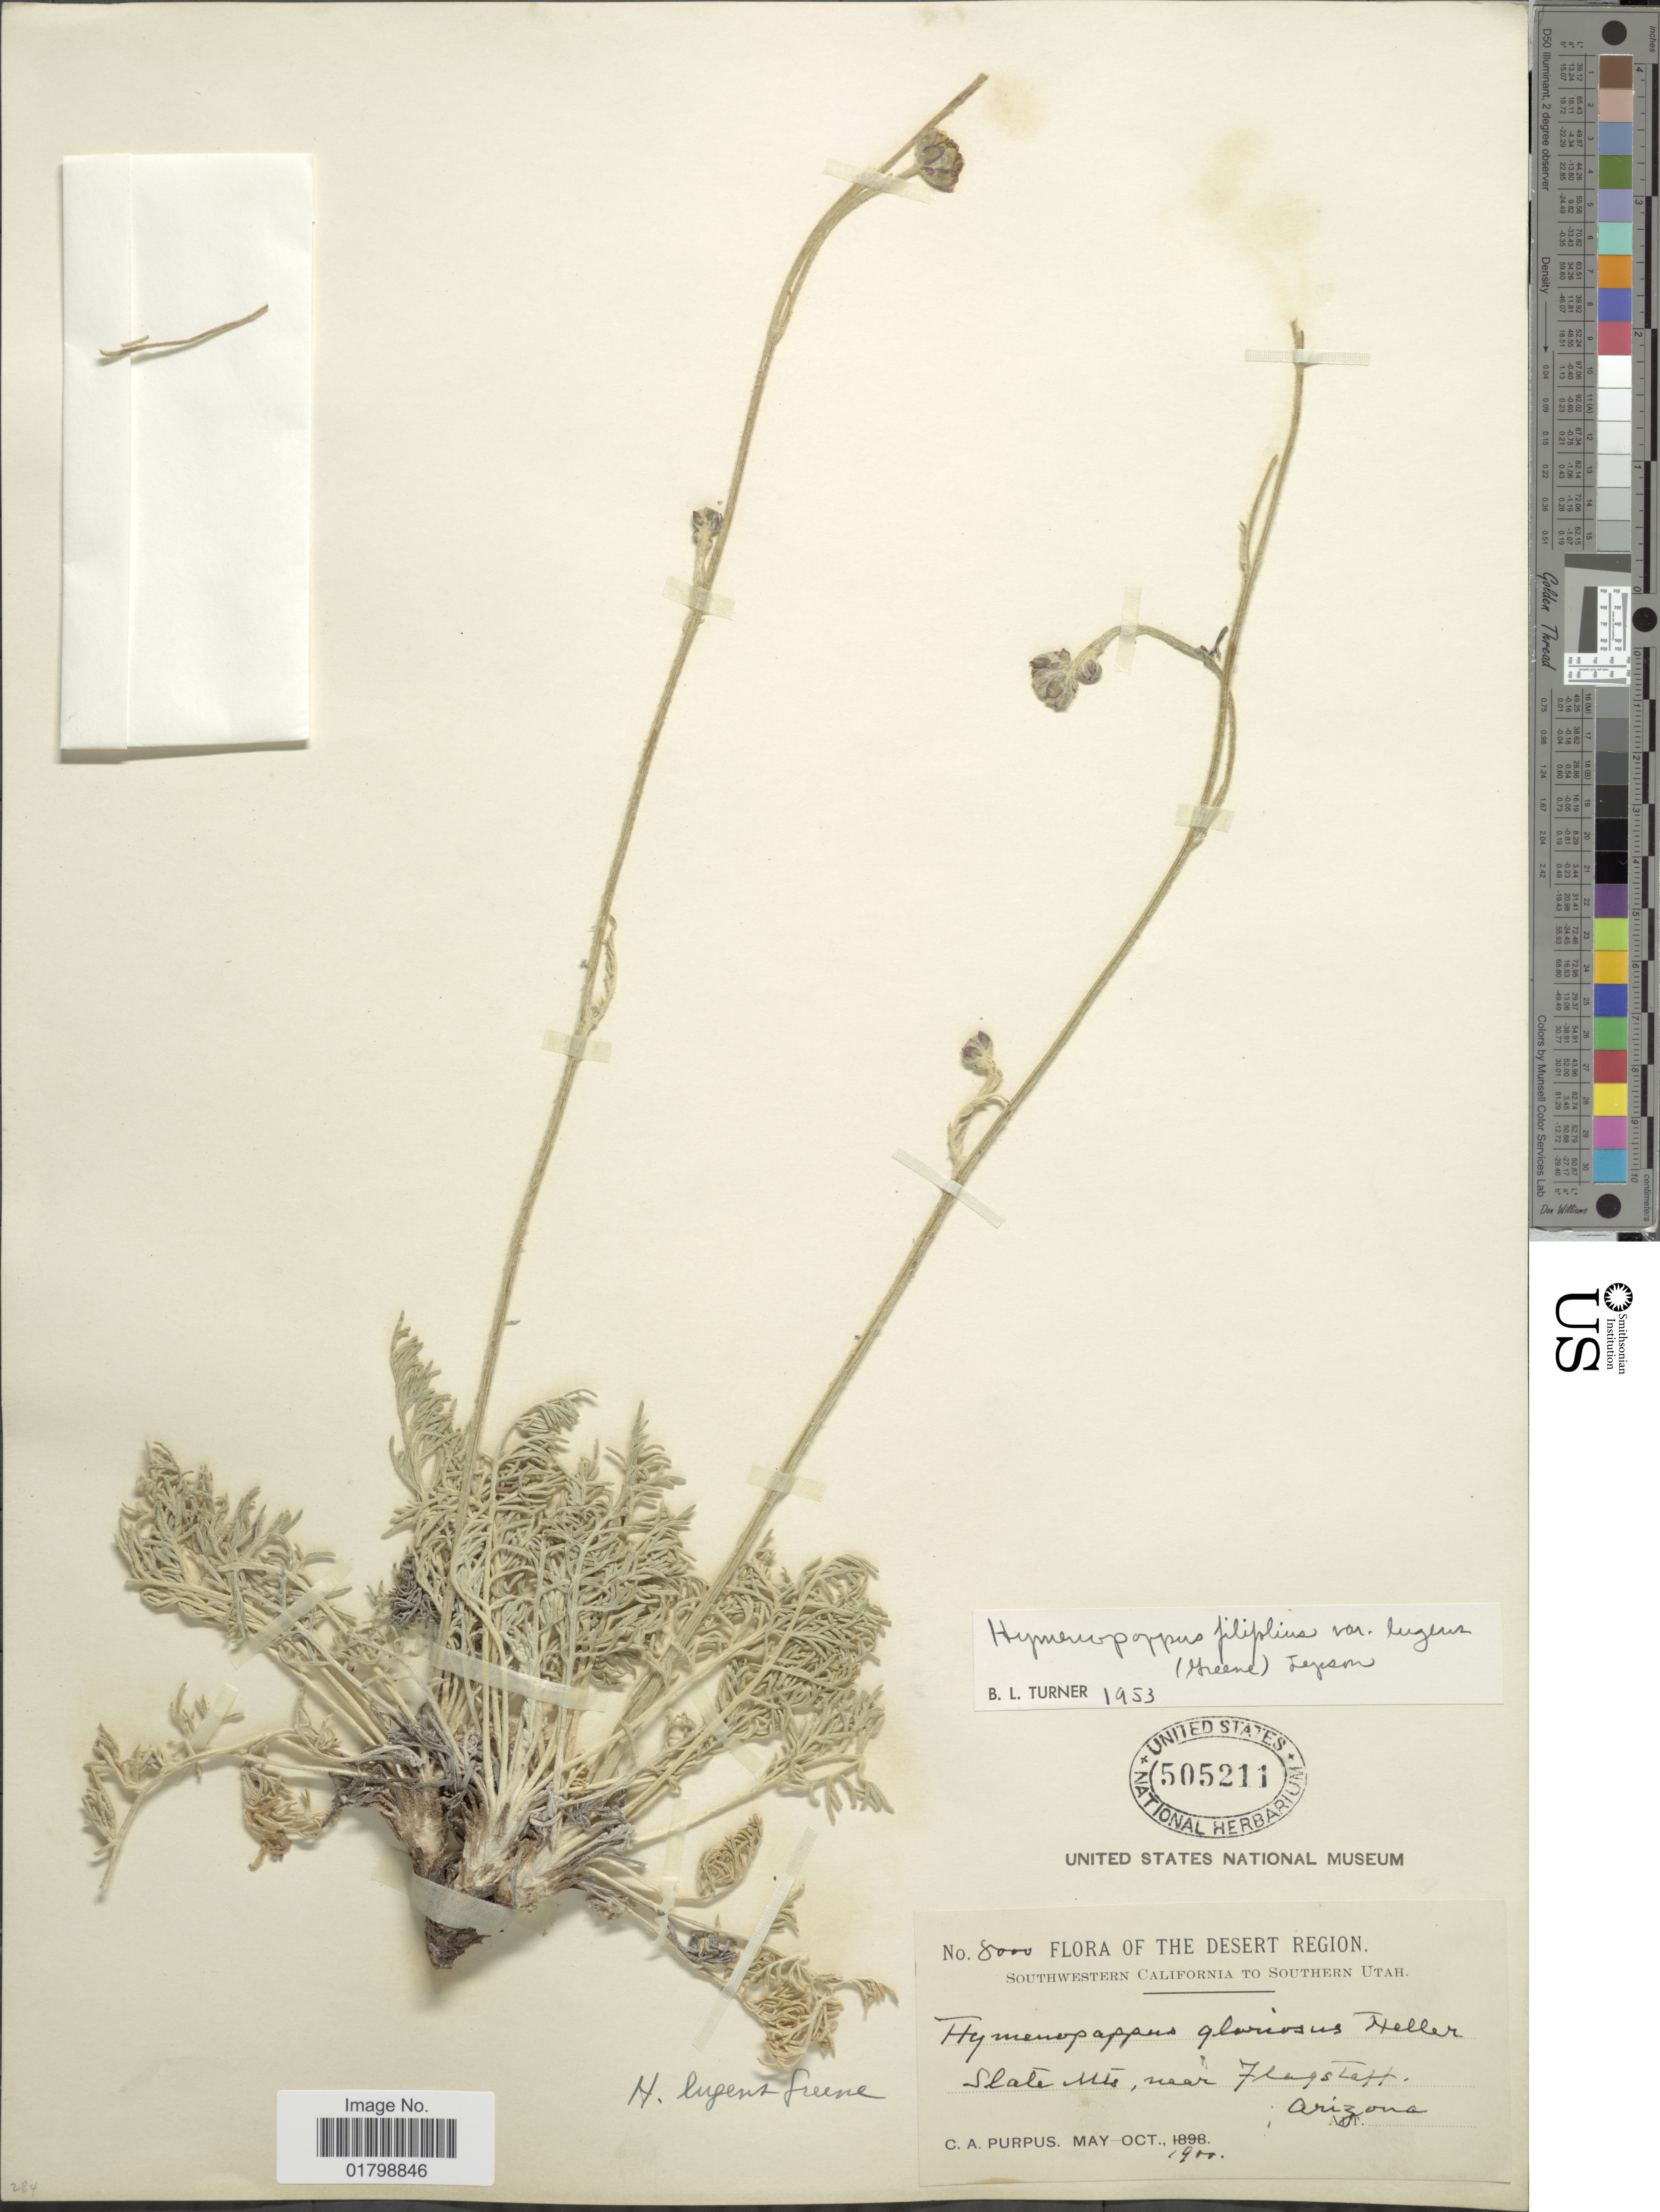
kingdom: Plantae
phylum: Tracheophyta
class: Magnoliopsida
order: Asterales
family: Asteraceae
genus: Hymenopappus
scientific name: Hymenopappus filifolius var. lugens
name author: (Greene) Jeps.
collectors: C. A. Purpus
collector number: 8000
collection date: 1900-05/1900-10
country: United States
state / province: Arizona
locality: The Desert Region, Southwestern California to Southern Utah, Slate Mts., near Flagstaff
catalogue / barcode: US 505211